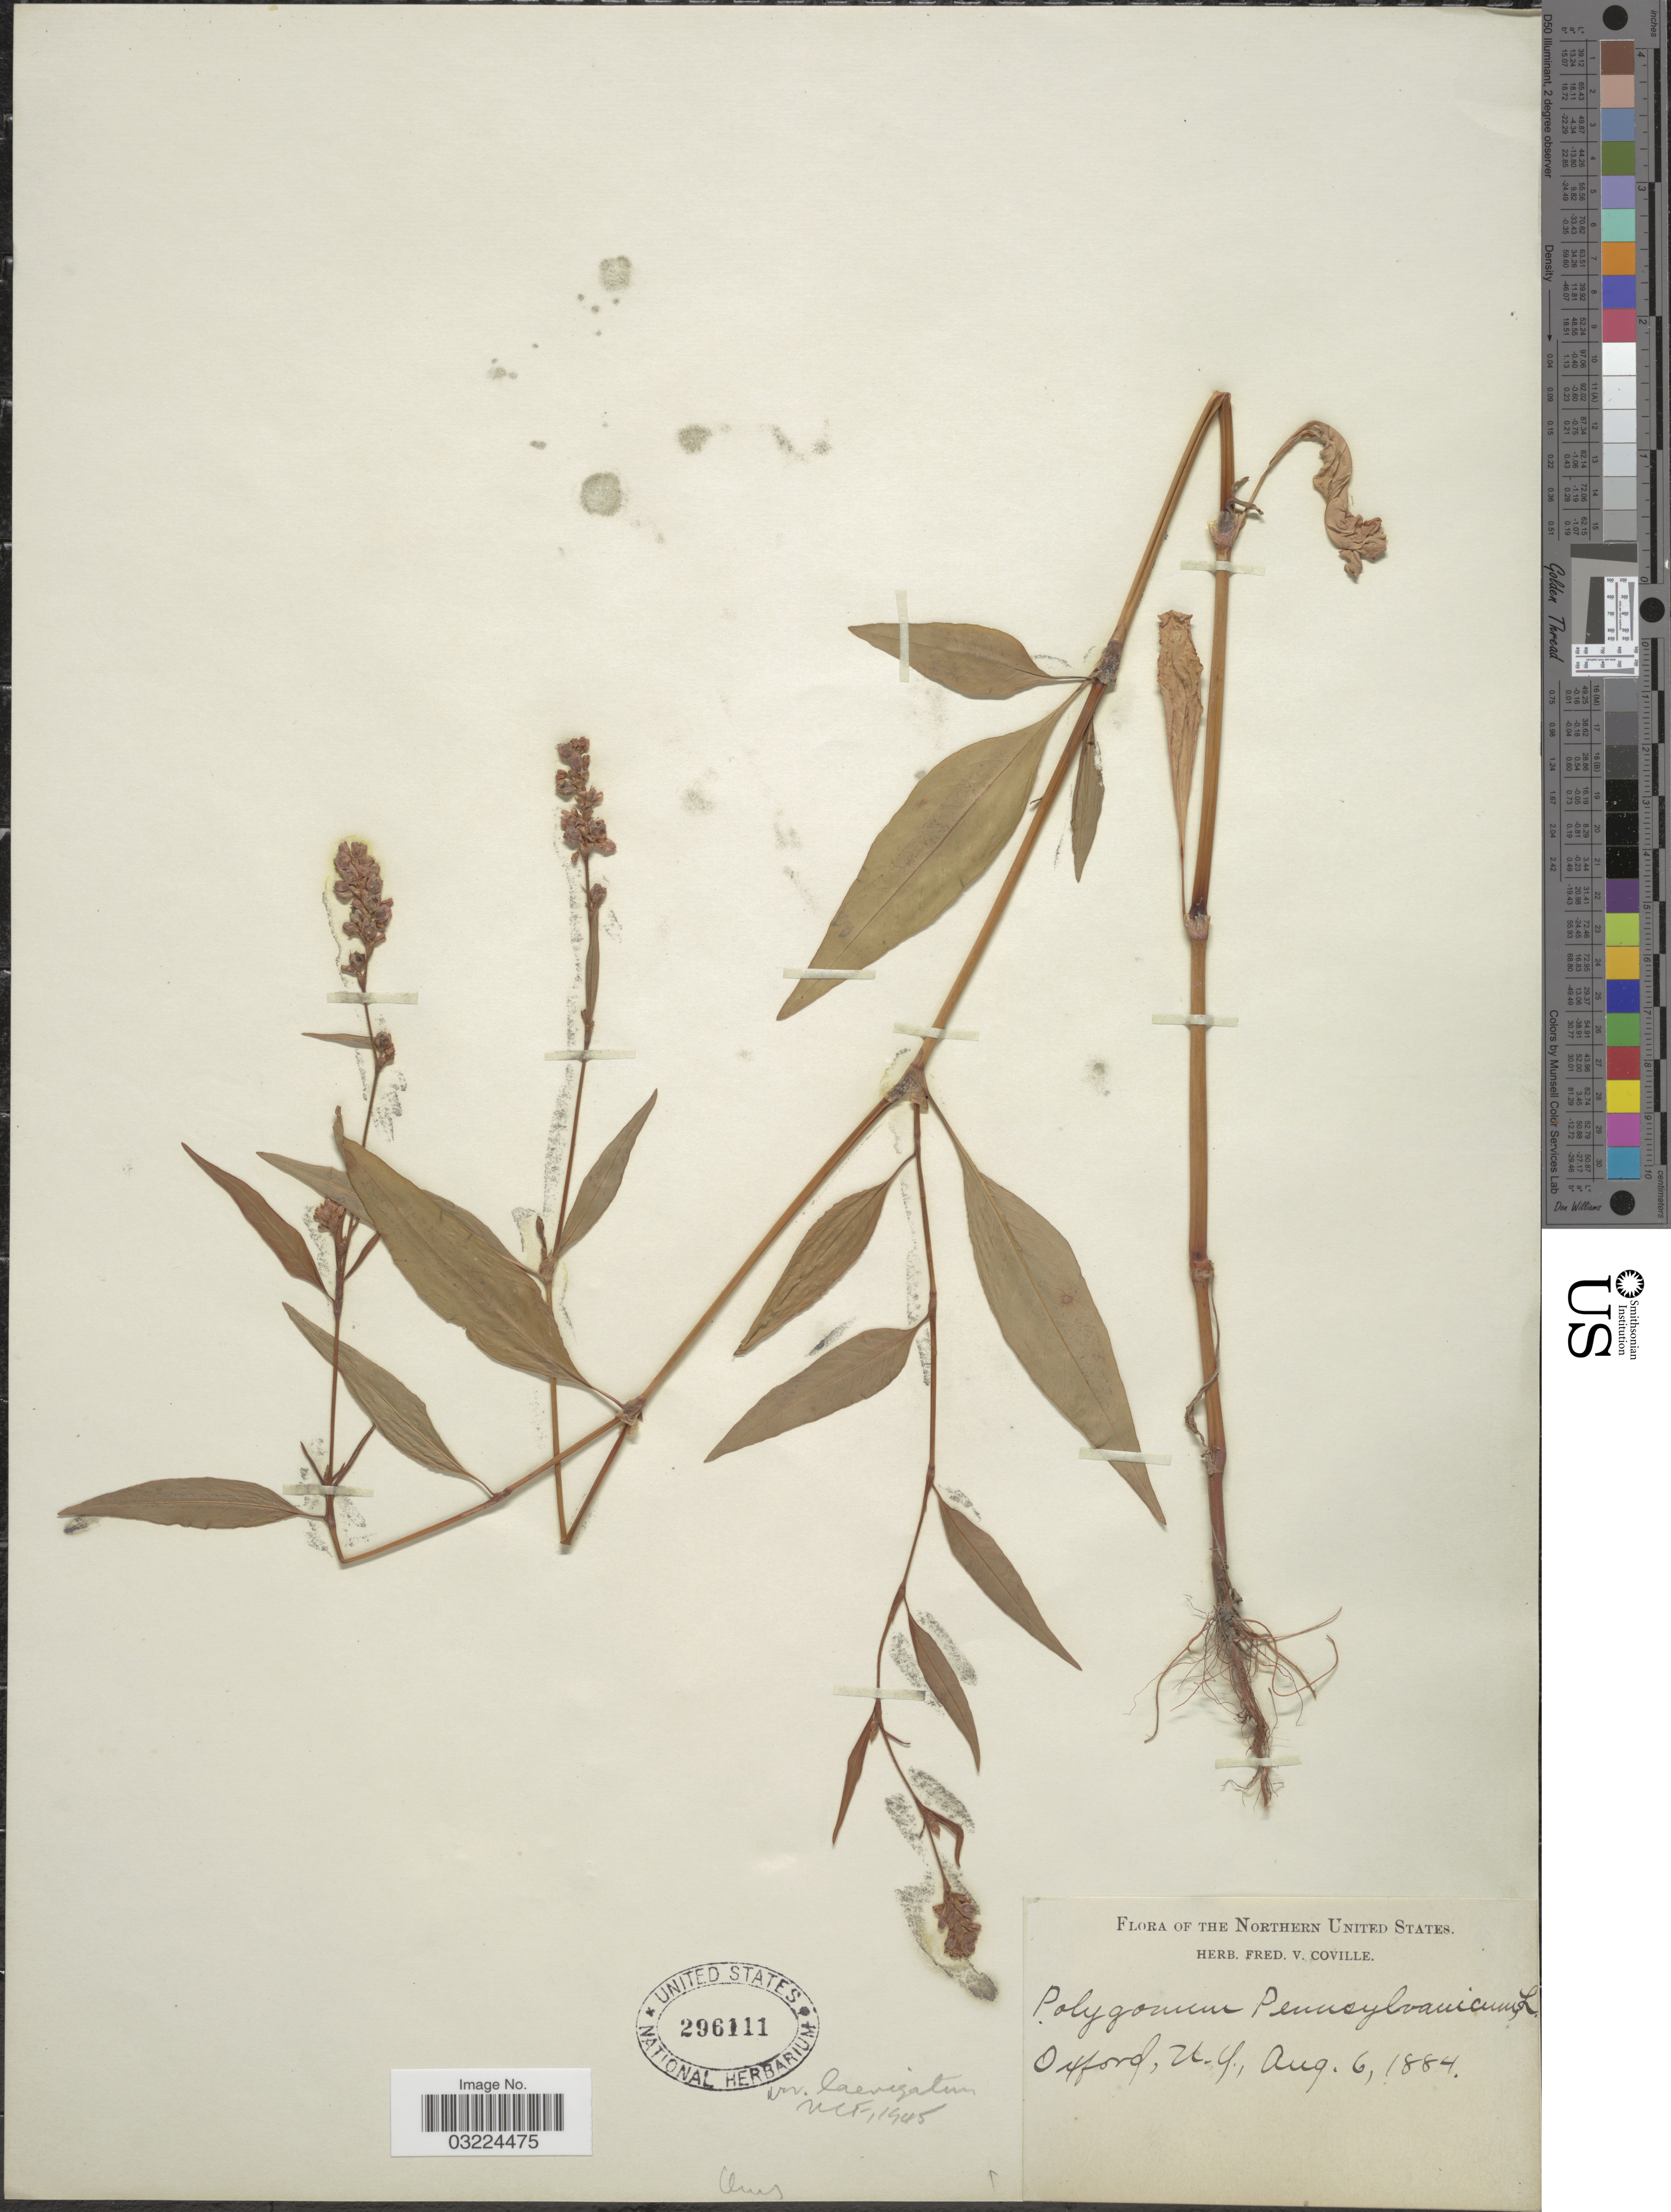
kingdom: Plantae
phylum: Tracheophyta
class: Magnoliopsida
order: Caryophyllales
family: Polygonaceae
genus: Persicaria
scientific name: Persicaria pensylvanica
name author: (L.) M. Gómez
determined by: Atha, D. E.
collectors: F. V. Coville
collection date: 1884-08-06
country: United States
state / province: New York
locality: Northern United States. Oxford, N.Y.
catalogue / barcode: US 296111